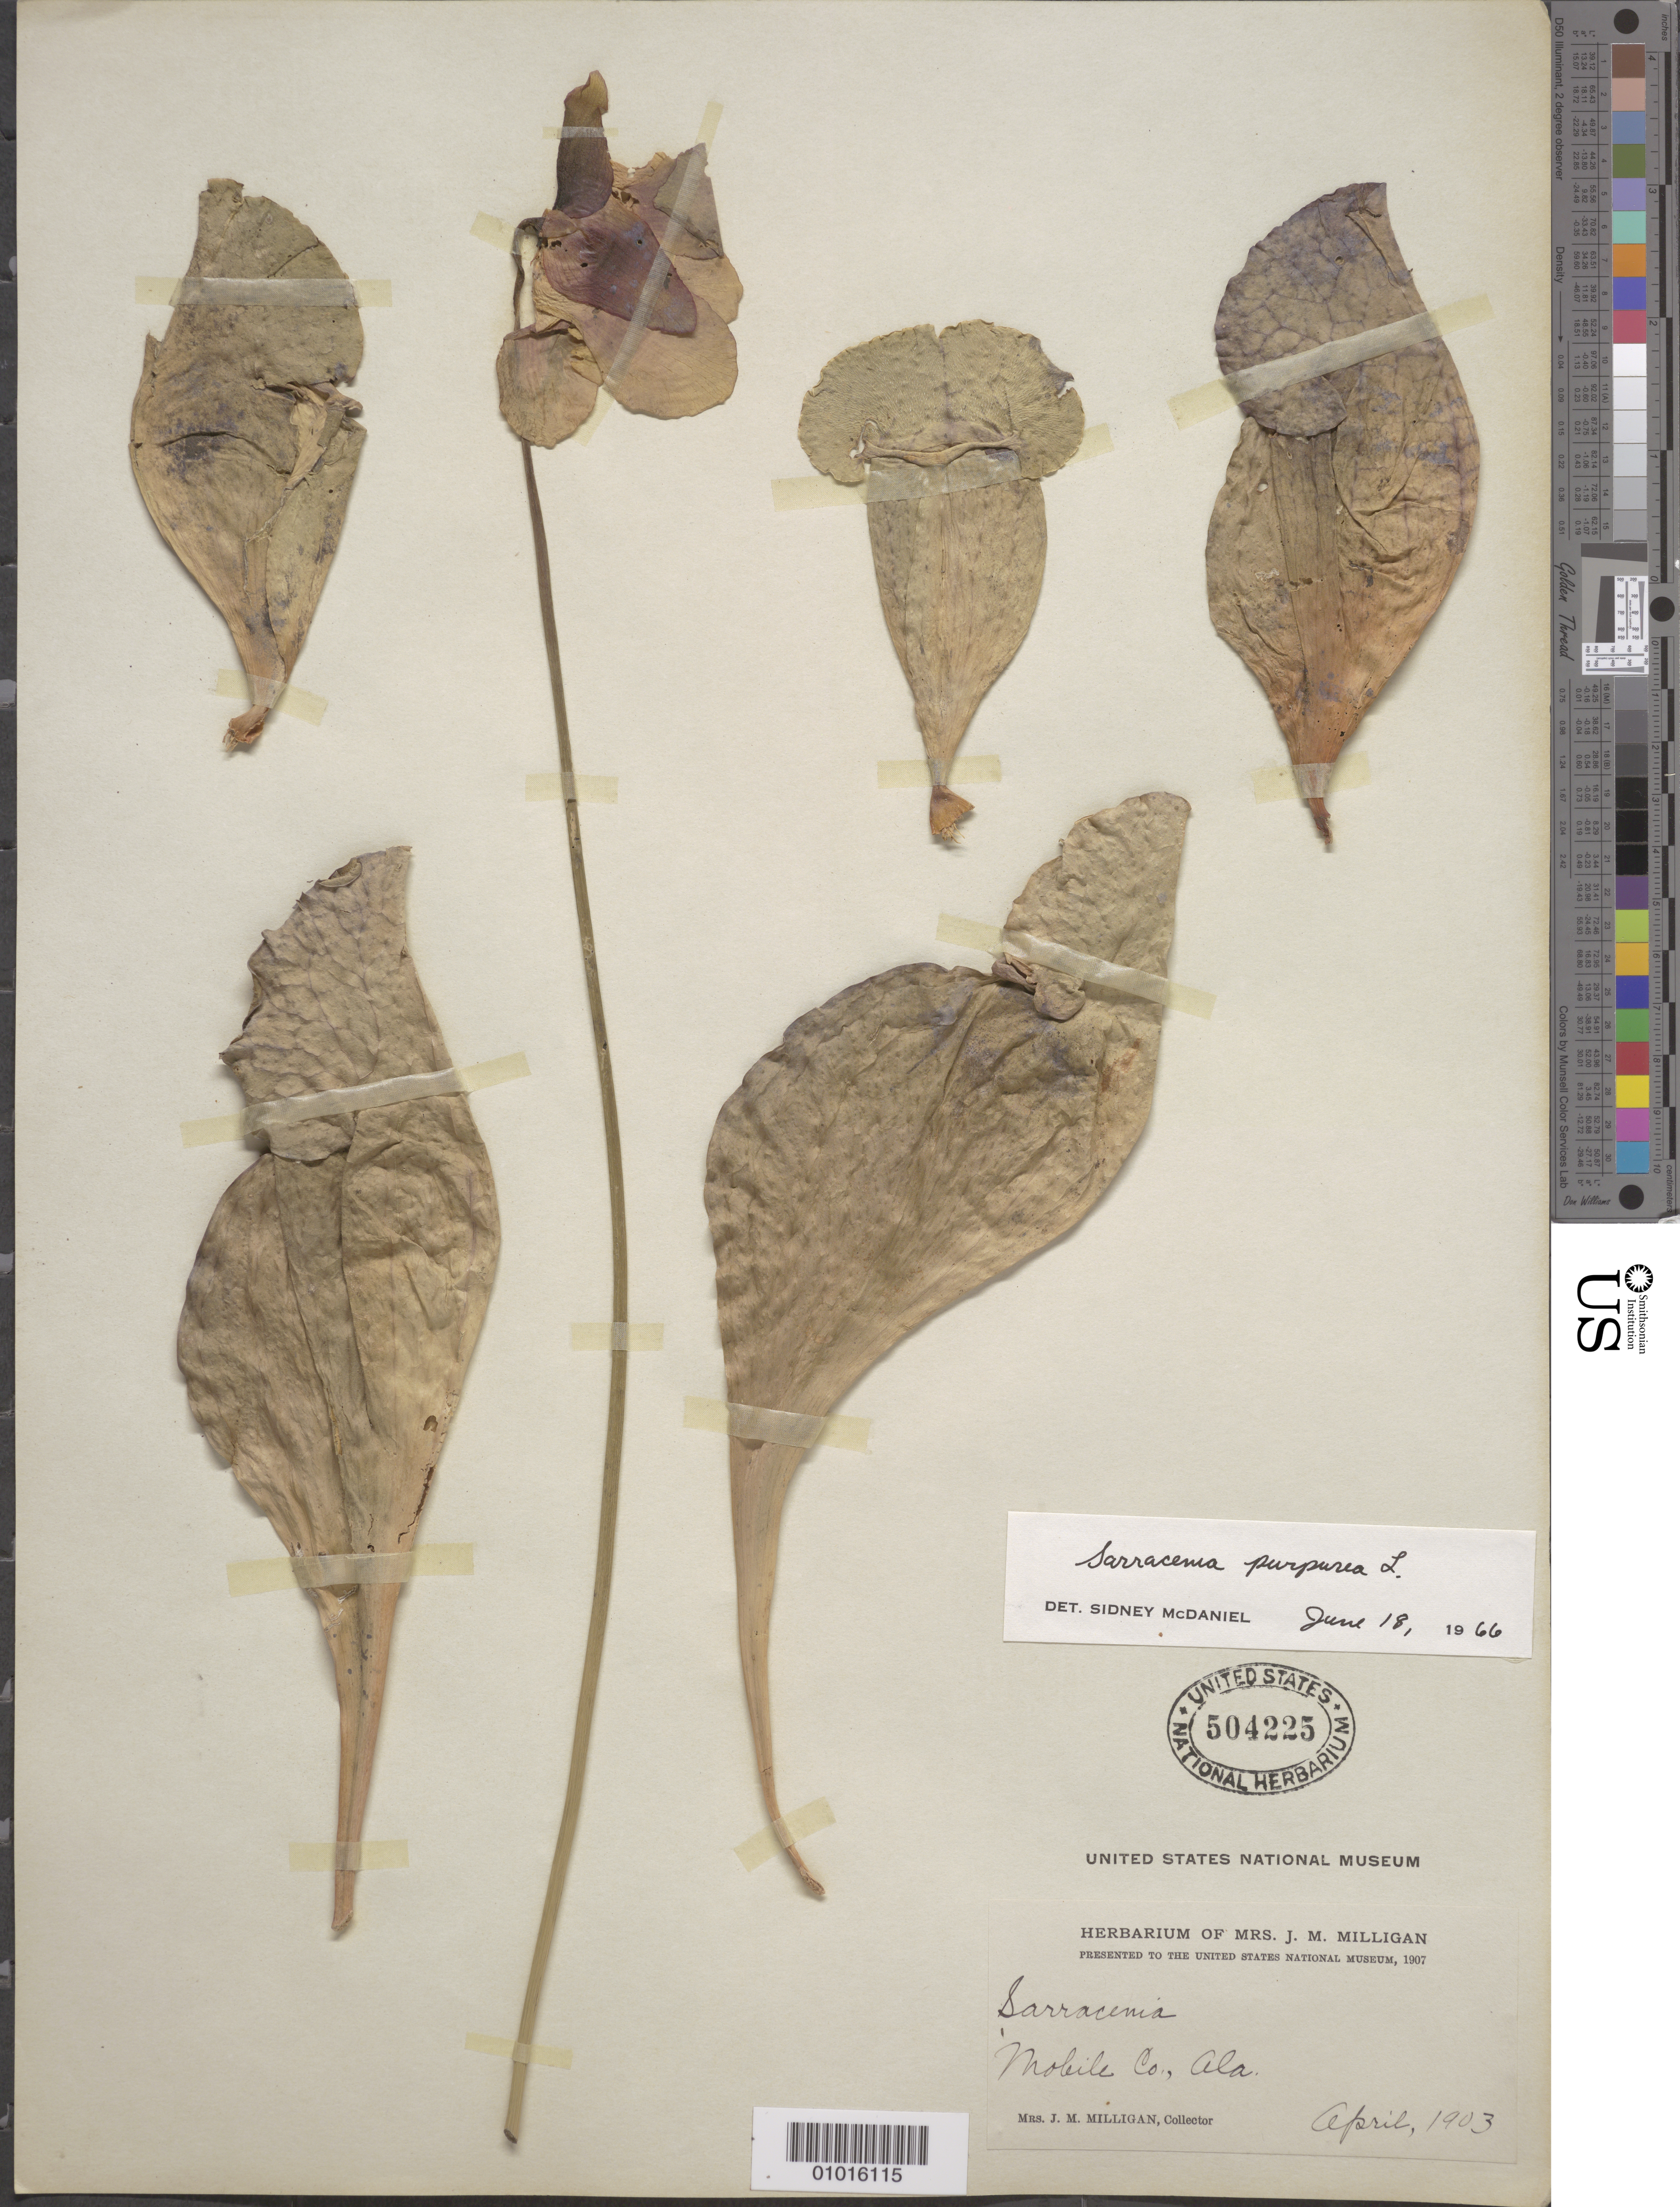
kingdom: Plantae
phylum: Tracheophyta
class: Magnoliopsida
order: Ericales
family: Sarraceniaceae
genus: Sarracenia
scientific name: Sarracenia purpurea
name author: L.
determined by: McDaniel, Sidney T., Director (MISSA), Mississippi State University (UNITED STATES)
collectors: J. M. Milligan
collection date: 1903-04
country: United States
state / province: Alabama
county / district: Mobile County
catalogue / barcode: US 504225